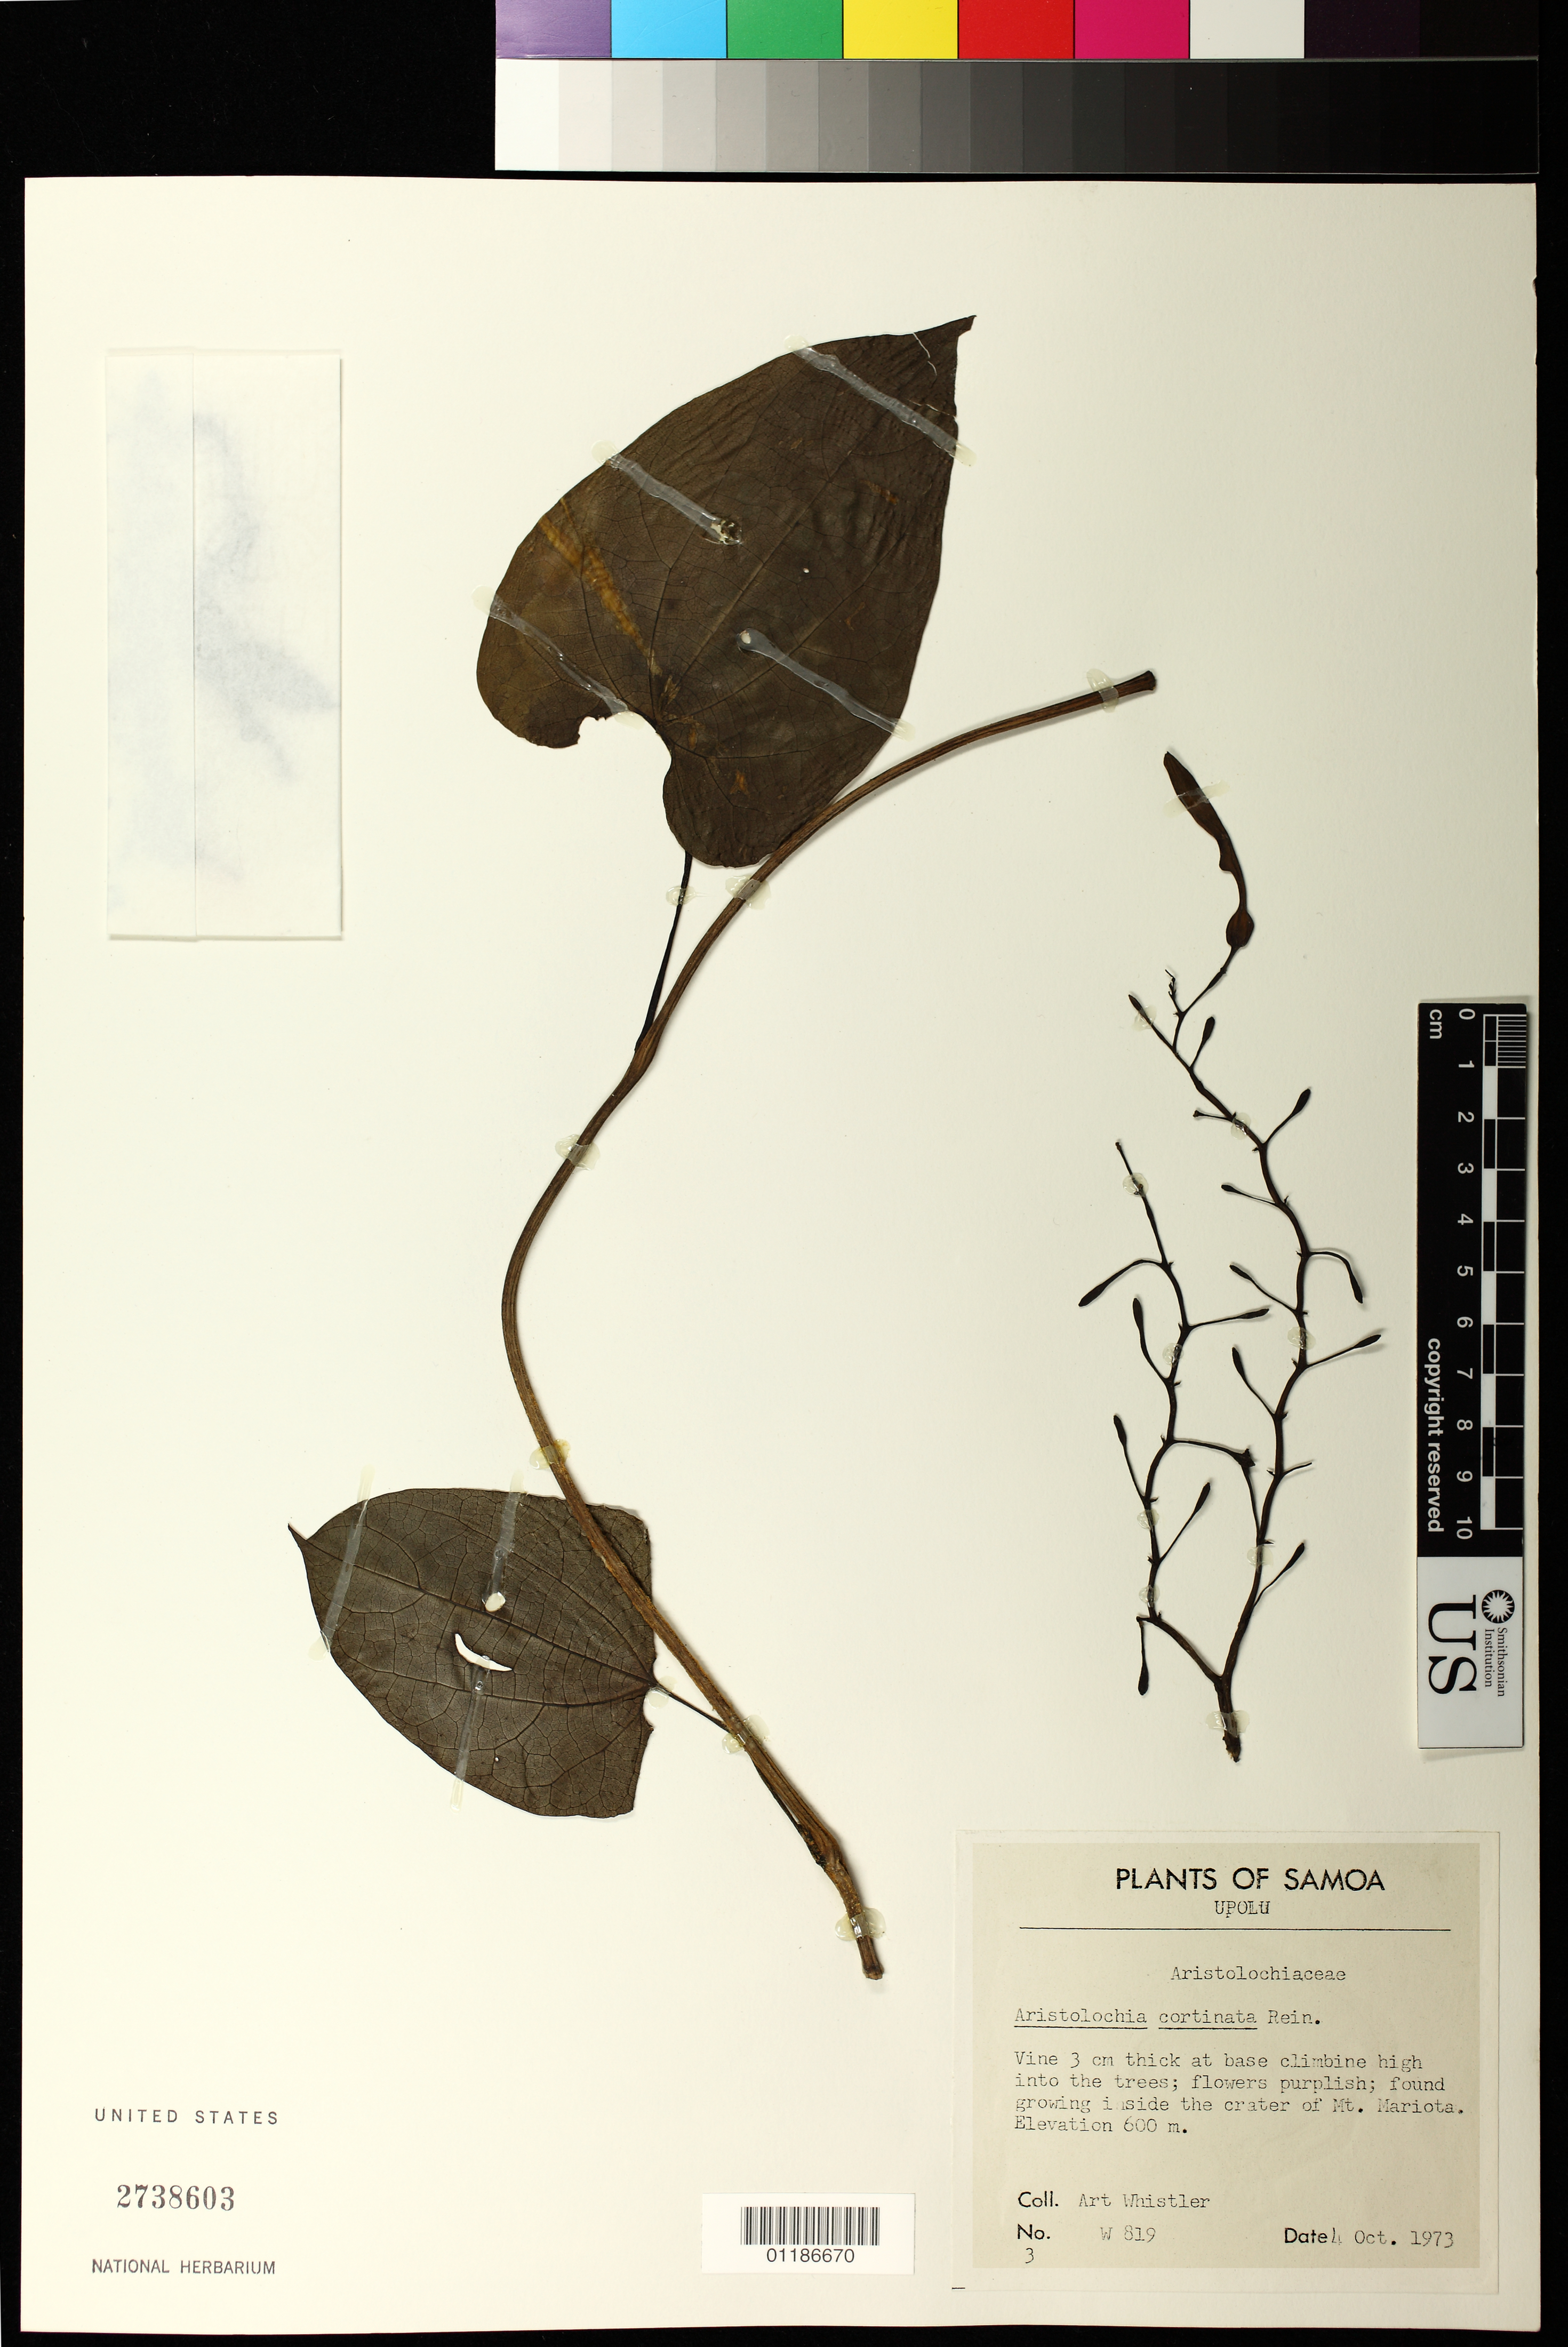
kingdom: Plantae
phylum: Tracheophyta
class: Magnoliopsida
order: Piperales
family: Aristolochiaceae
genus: Aristolochia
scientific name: Aristolochia cortinata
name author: Reinecke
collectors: A. Whistler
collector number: W819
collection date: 1973-10-04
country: Samoa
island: Upolu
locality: Upolu island, inside the crater of Mount Mariota.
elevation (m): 600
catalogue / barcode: US 2738603